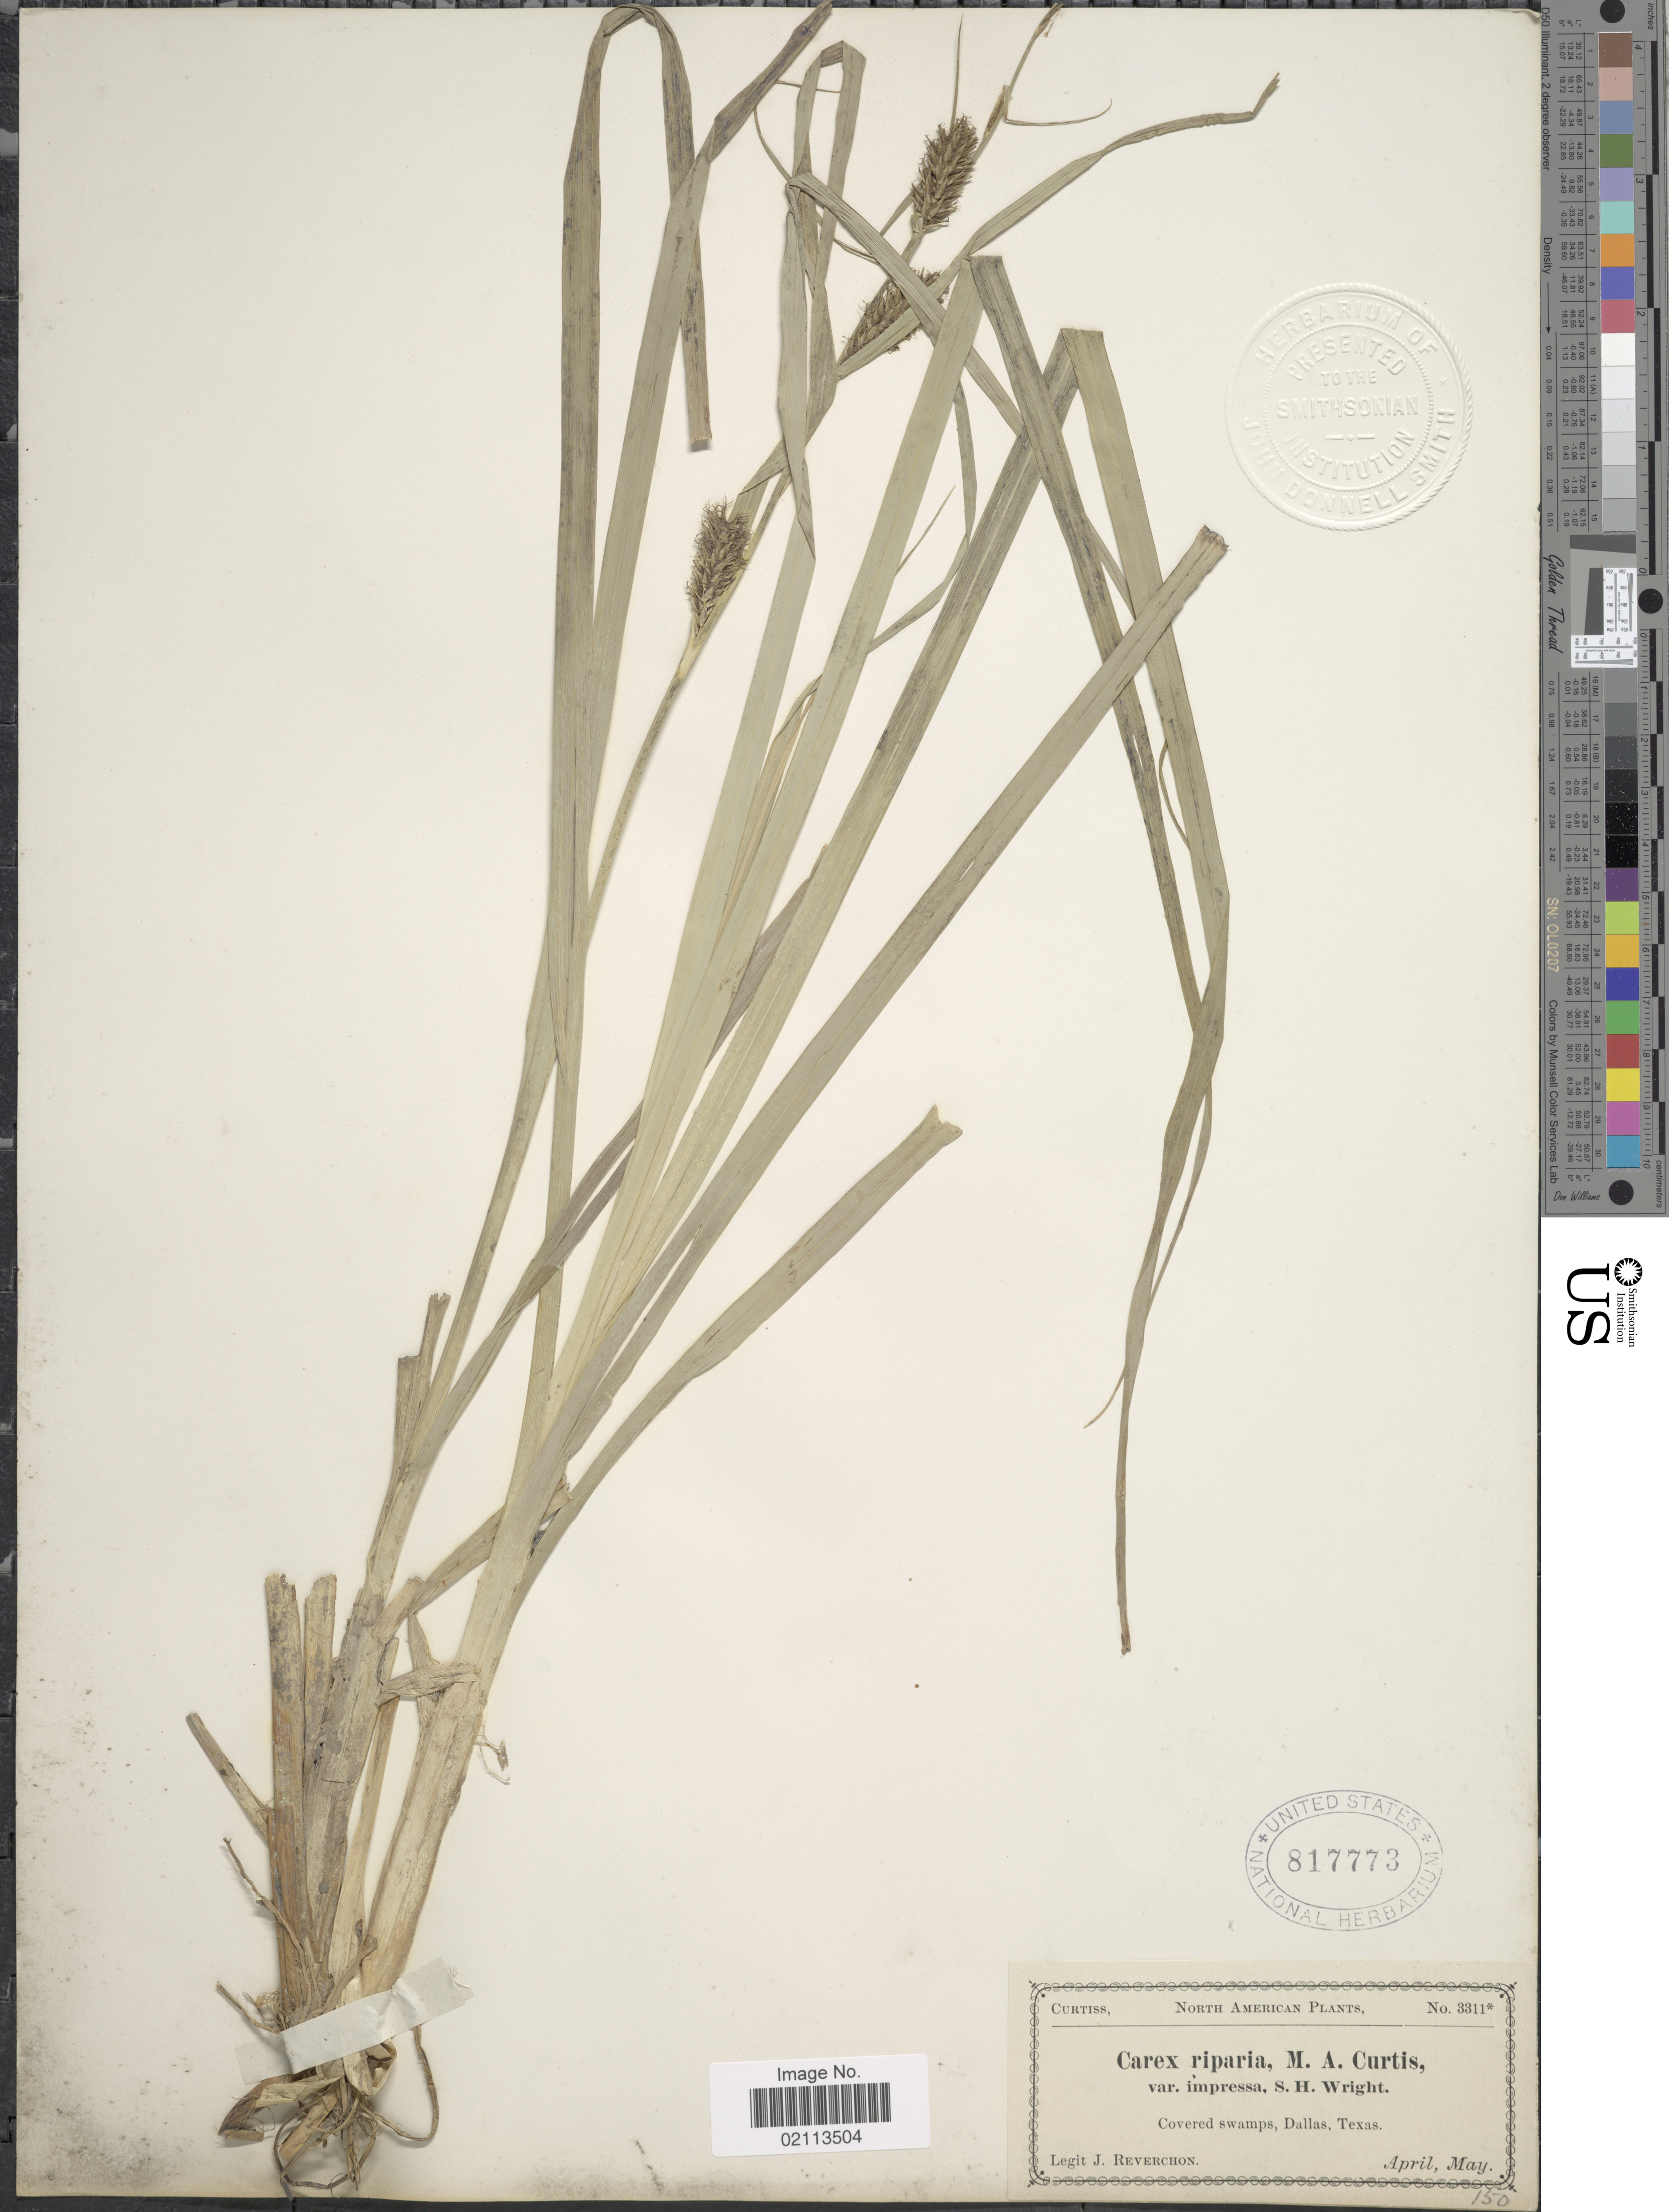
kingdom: Plantae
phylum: Tracheophyta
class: Liliopsida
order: Poales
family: Cyperaceae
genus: Carex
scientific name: Carex hyalinolepis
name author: Steud.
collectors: J. Reverchon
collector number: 3311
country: United States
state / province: Texas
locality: Covered swamps, Dallas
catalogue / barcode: US 817773